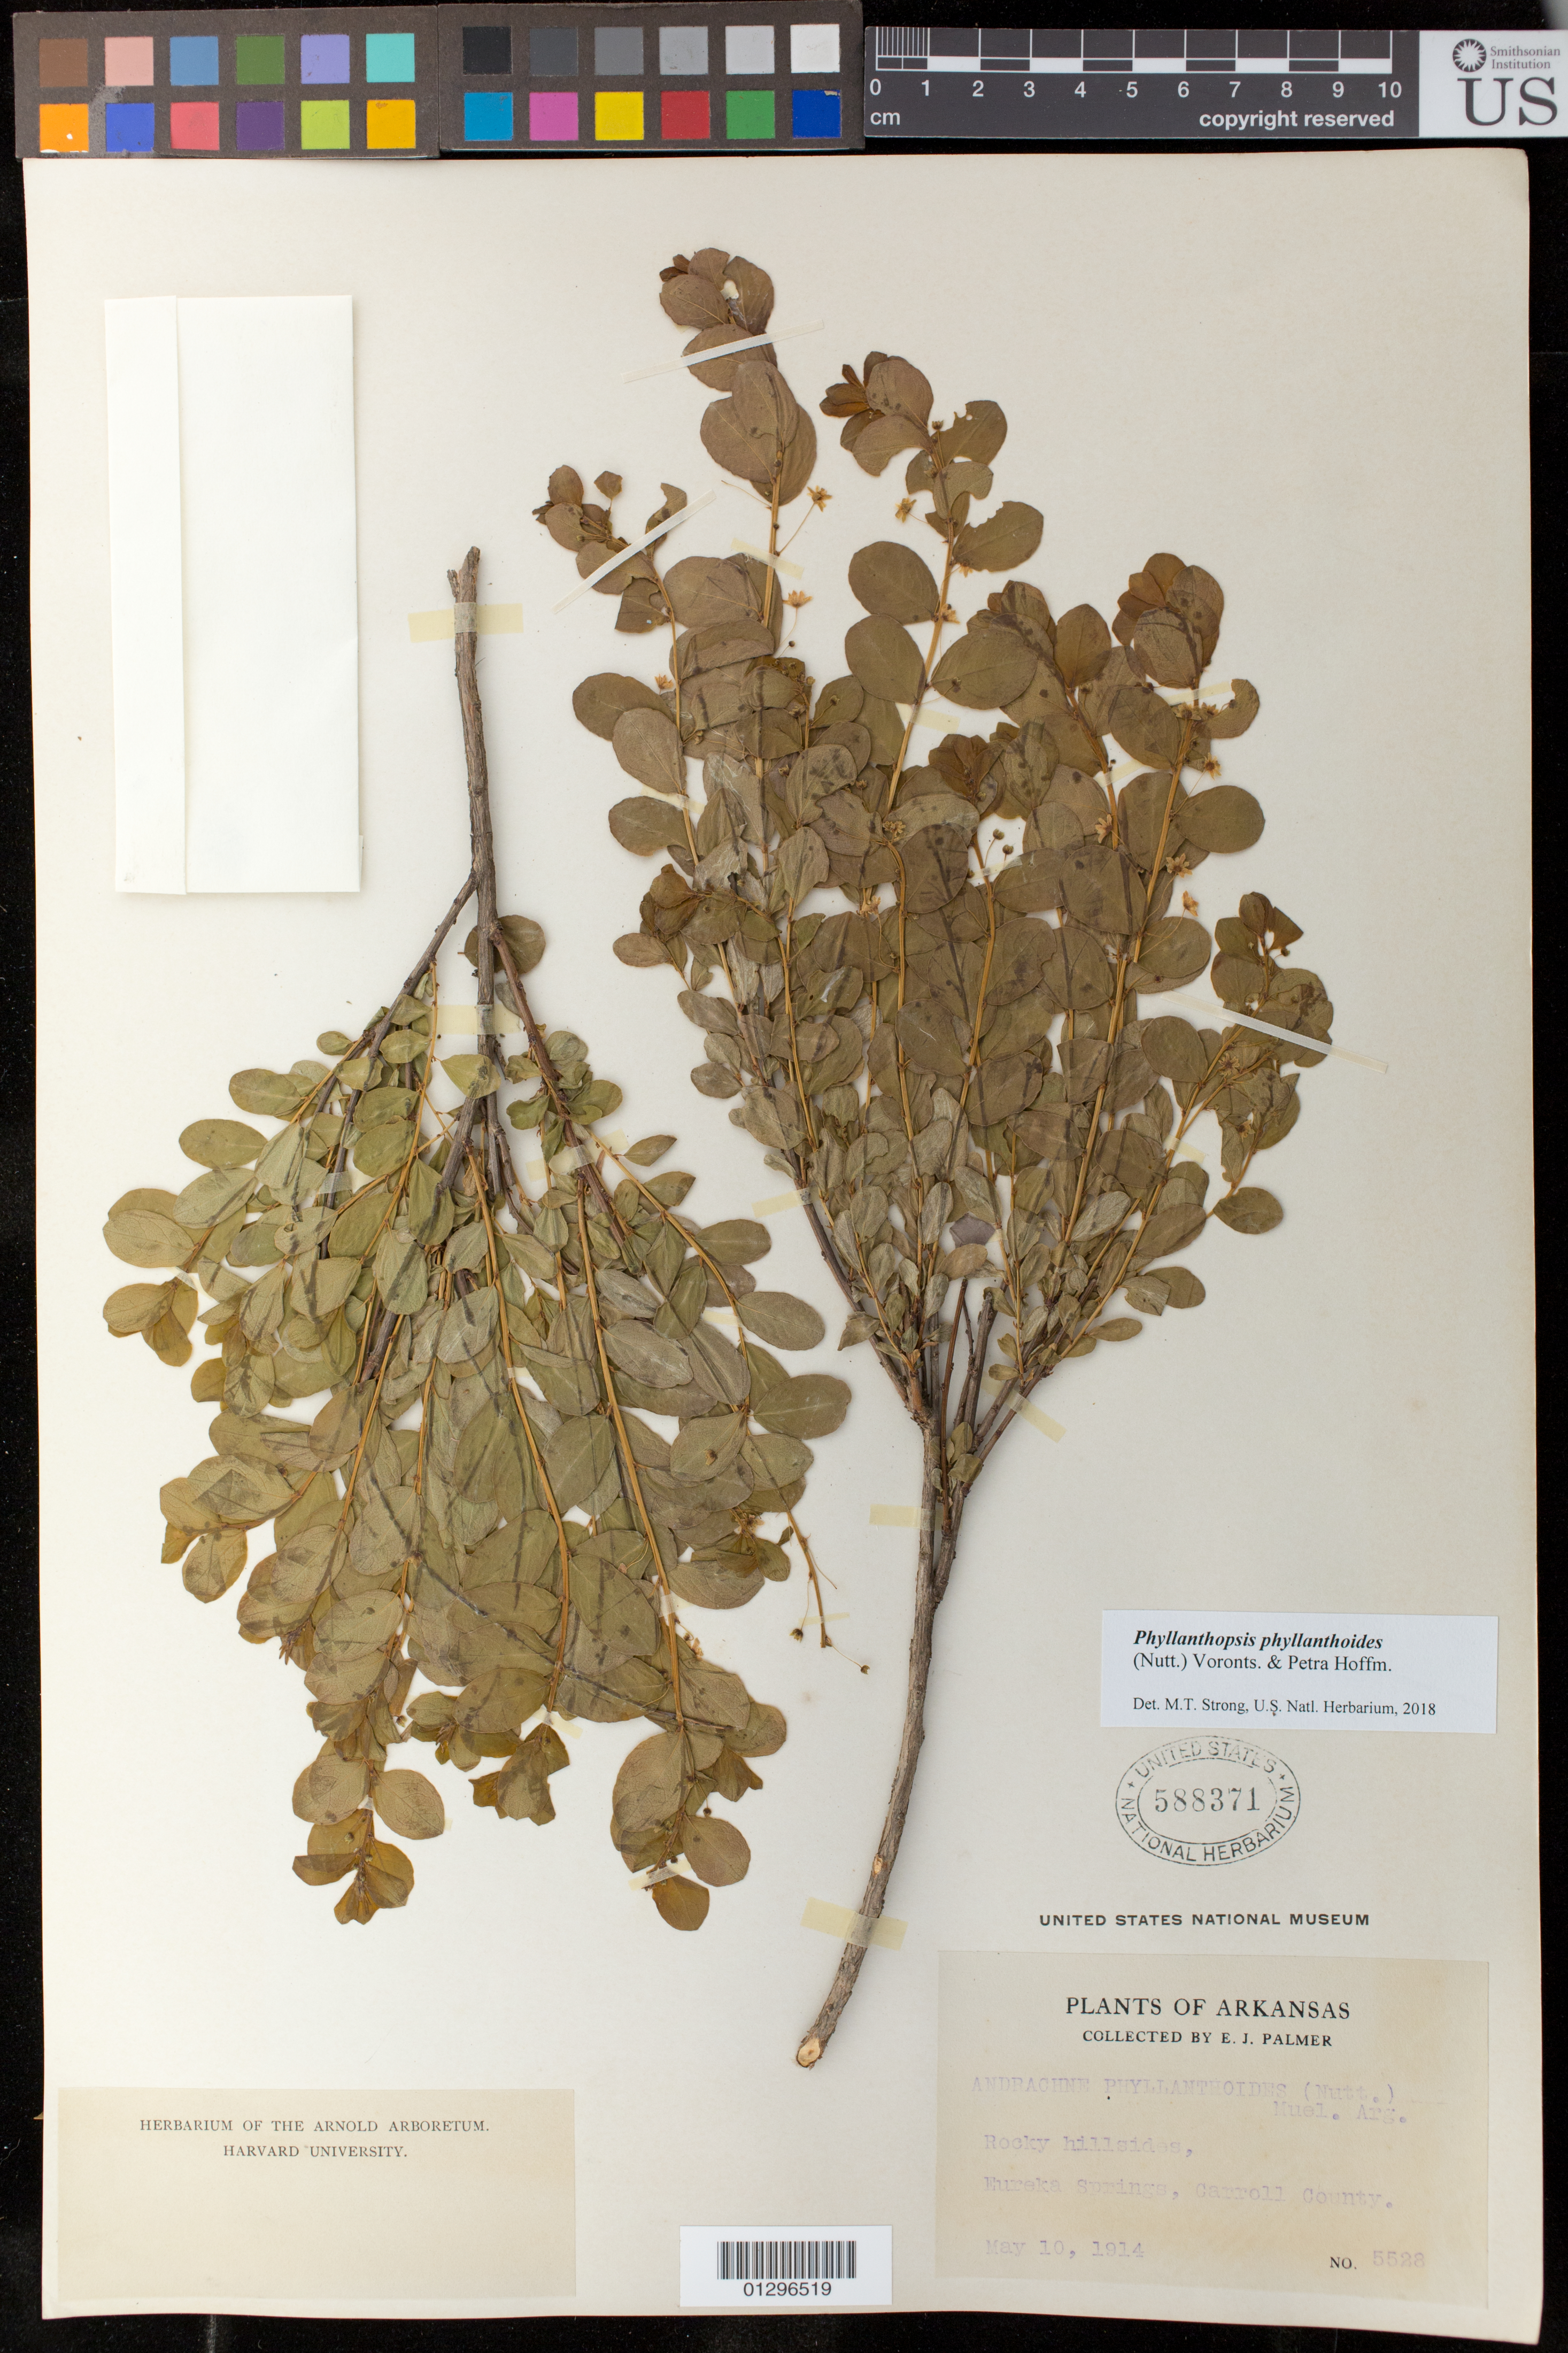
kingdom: Plantae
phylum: Tracheophyta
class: Magnoliopsida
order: Malpighiales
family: Phyllanthaceae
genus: Phyllanthopsis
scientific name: Phyllanthopsis phyllanthoides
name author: (Nutt.) Voronts. & Petra Hoffm.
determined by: Strong, M. T., (US), Smithsonian Institution - National Museum of Natural History (UNITED STATES)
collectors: E. J. Palmer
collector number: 5528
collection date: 1914-05-10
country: United States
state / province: Arkansas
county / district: Carroll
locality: Eureka Springs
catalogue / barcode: US 588371